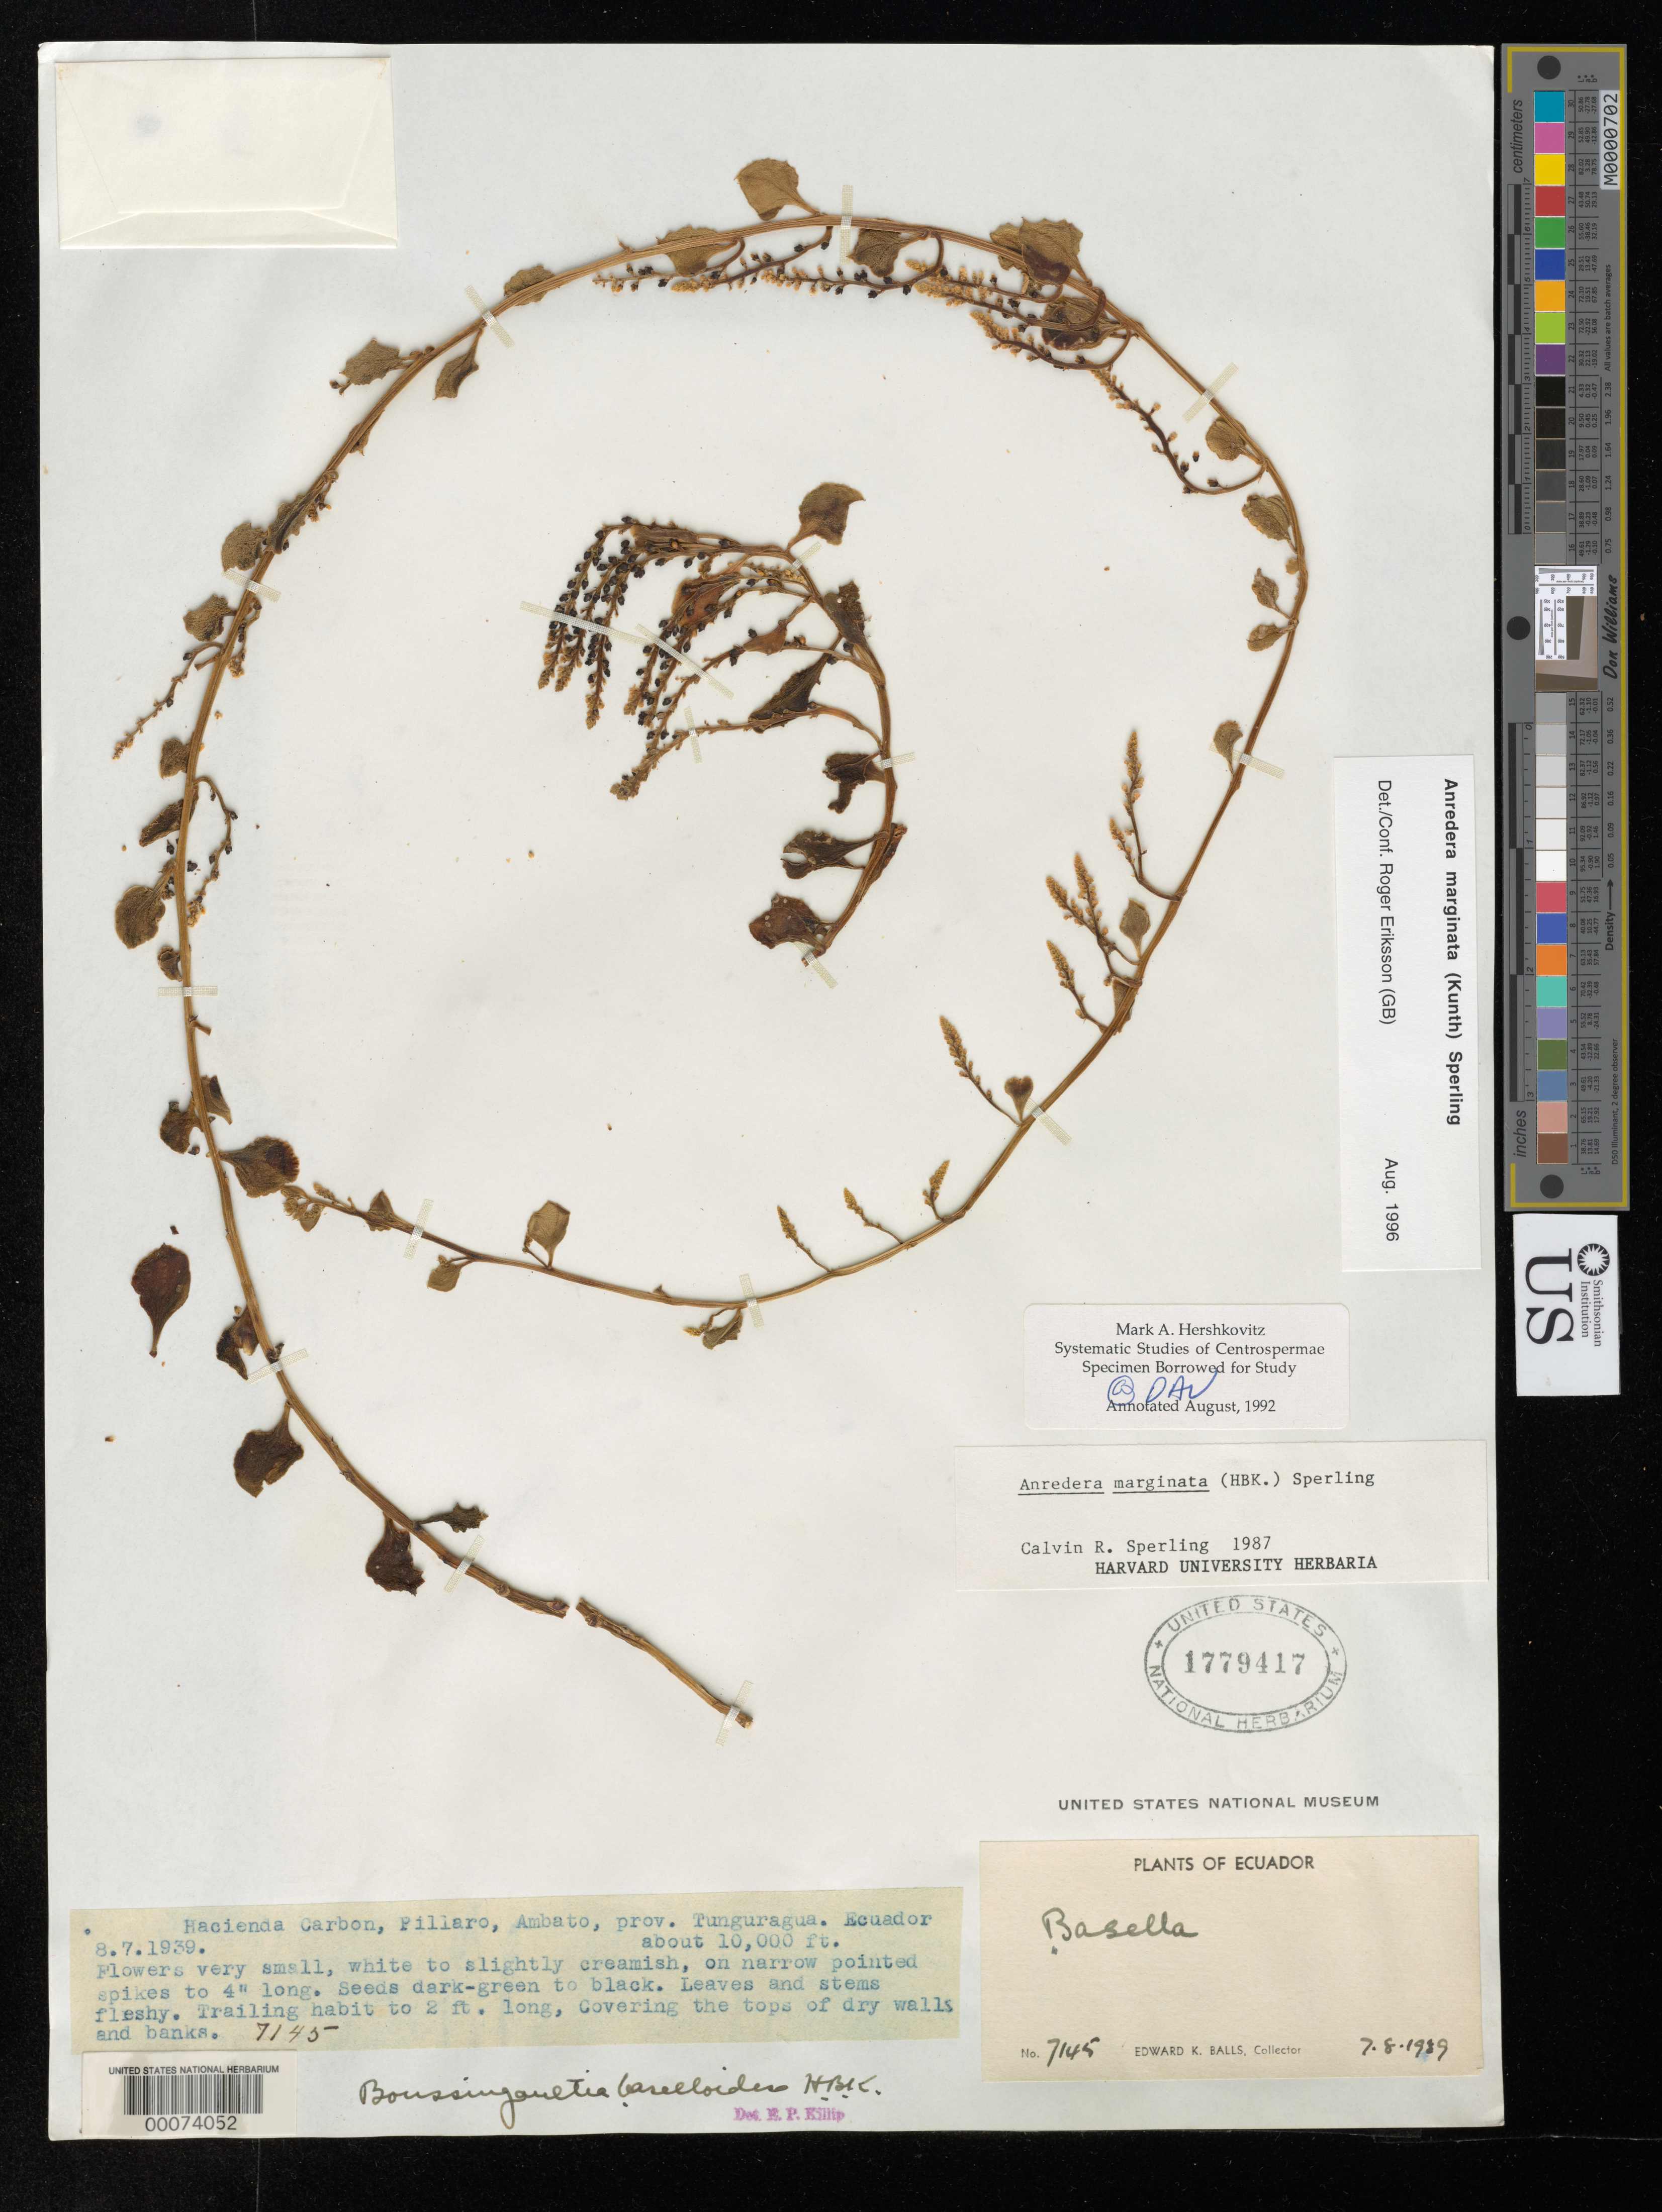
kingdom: Plantae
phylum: Tracheophyta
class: Magnoliopsida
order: Caryophyllales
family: Basellaceae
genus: Anredera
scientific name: Anredera marginata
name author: (Humboldt et al.) Sperling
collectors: E. K. Balls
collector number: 7145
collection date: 1939-08-07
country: Ecuador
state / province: Tungurahua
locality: Hacienda Carbon, Pillaro, Ambato, prov. Tunguragua.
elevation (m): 3048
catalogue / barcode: US 1779417